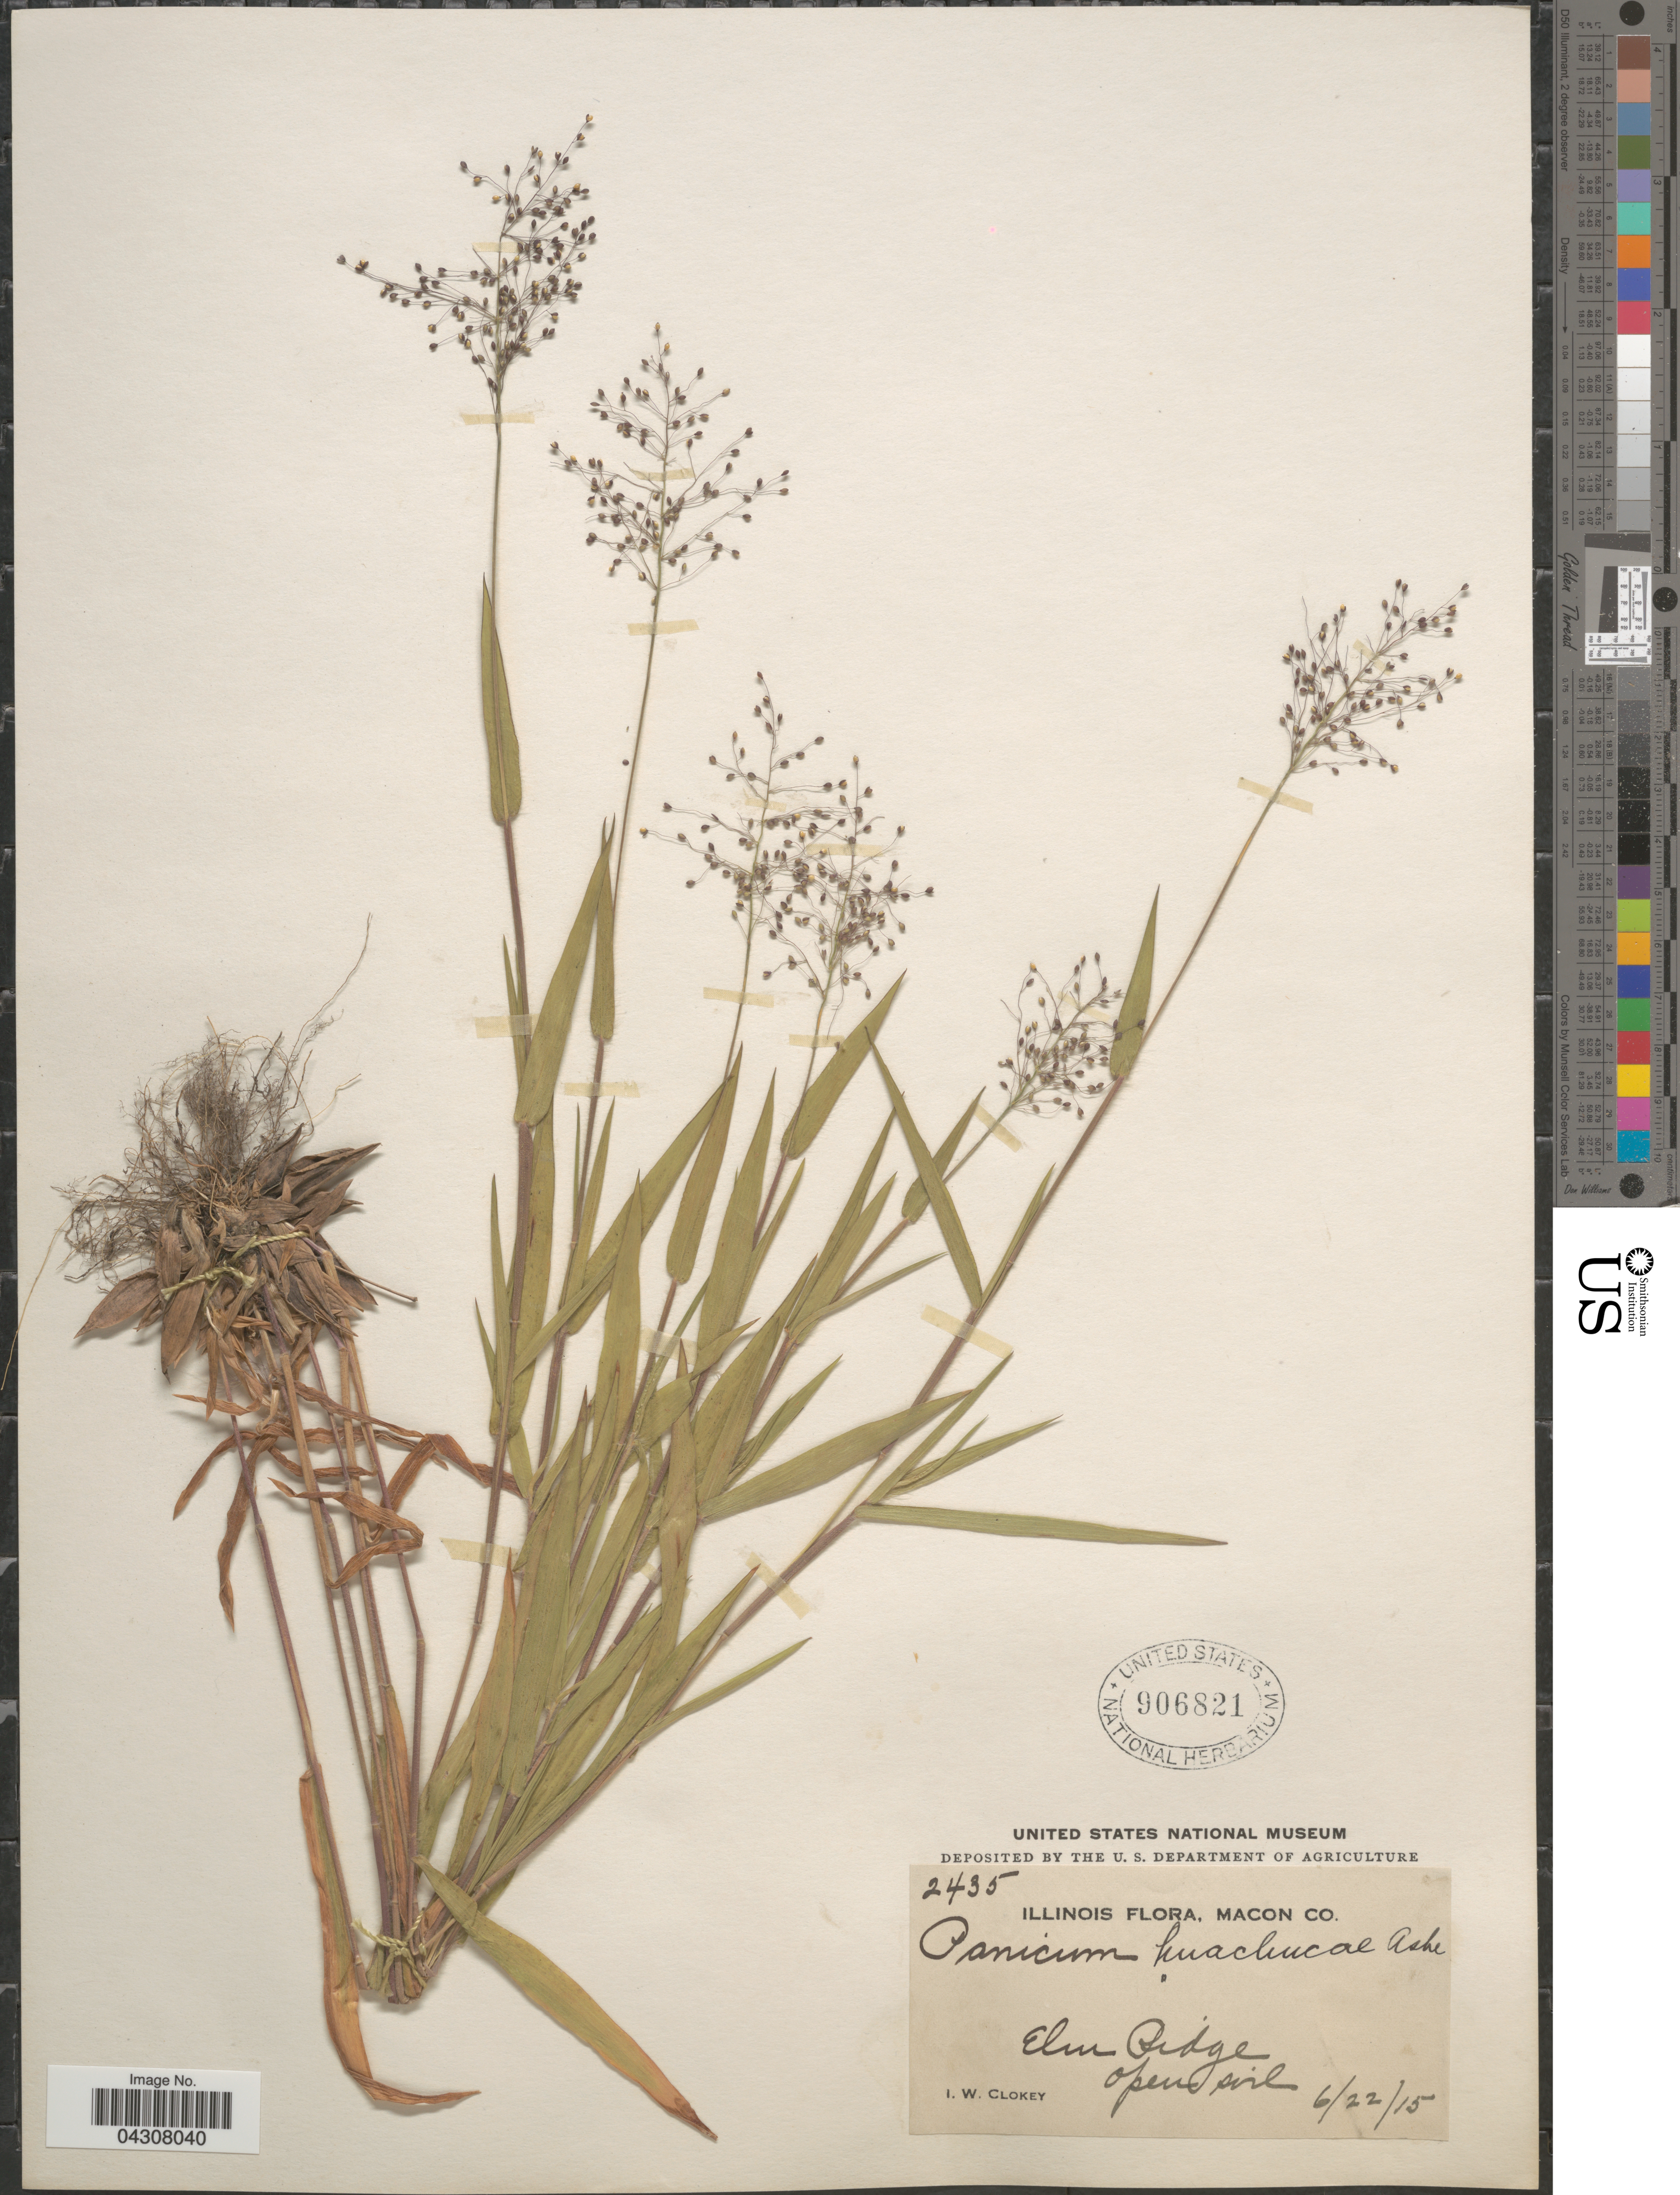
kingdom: Plantae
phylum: Tracheophyta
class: Liliopsida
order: Poales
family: Poaceae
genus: Dichanthelium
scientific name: Dichanthelium acuminatum var. acuminatum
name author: (Sw.) Gould & C.A. Clark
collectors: I. W. Clokey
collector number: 2435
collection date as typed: Transcribed d/m/y: 22/6/15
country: United States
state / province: Illinois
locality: Macon Co. Elm Ridge.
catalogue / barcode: US 906821